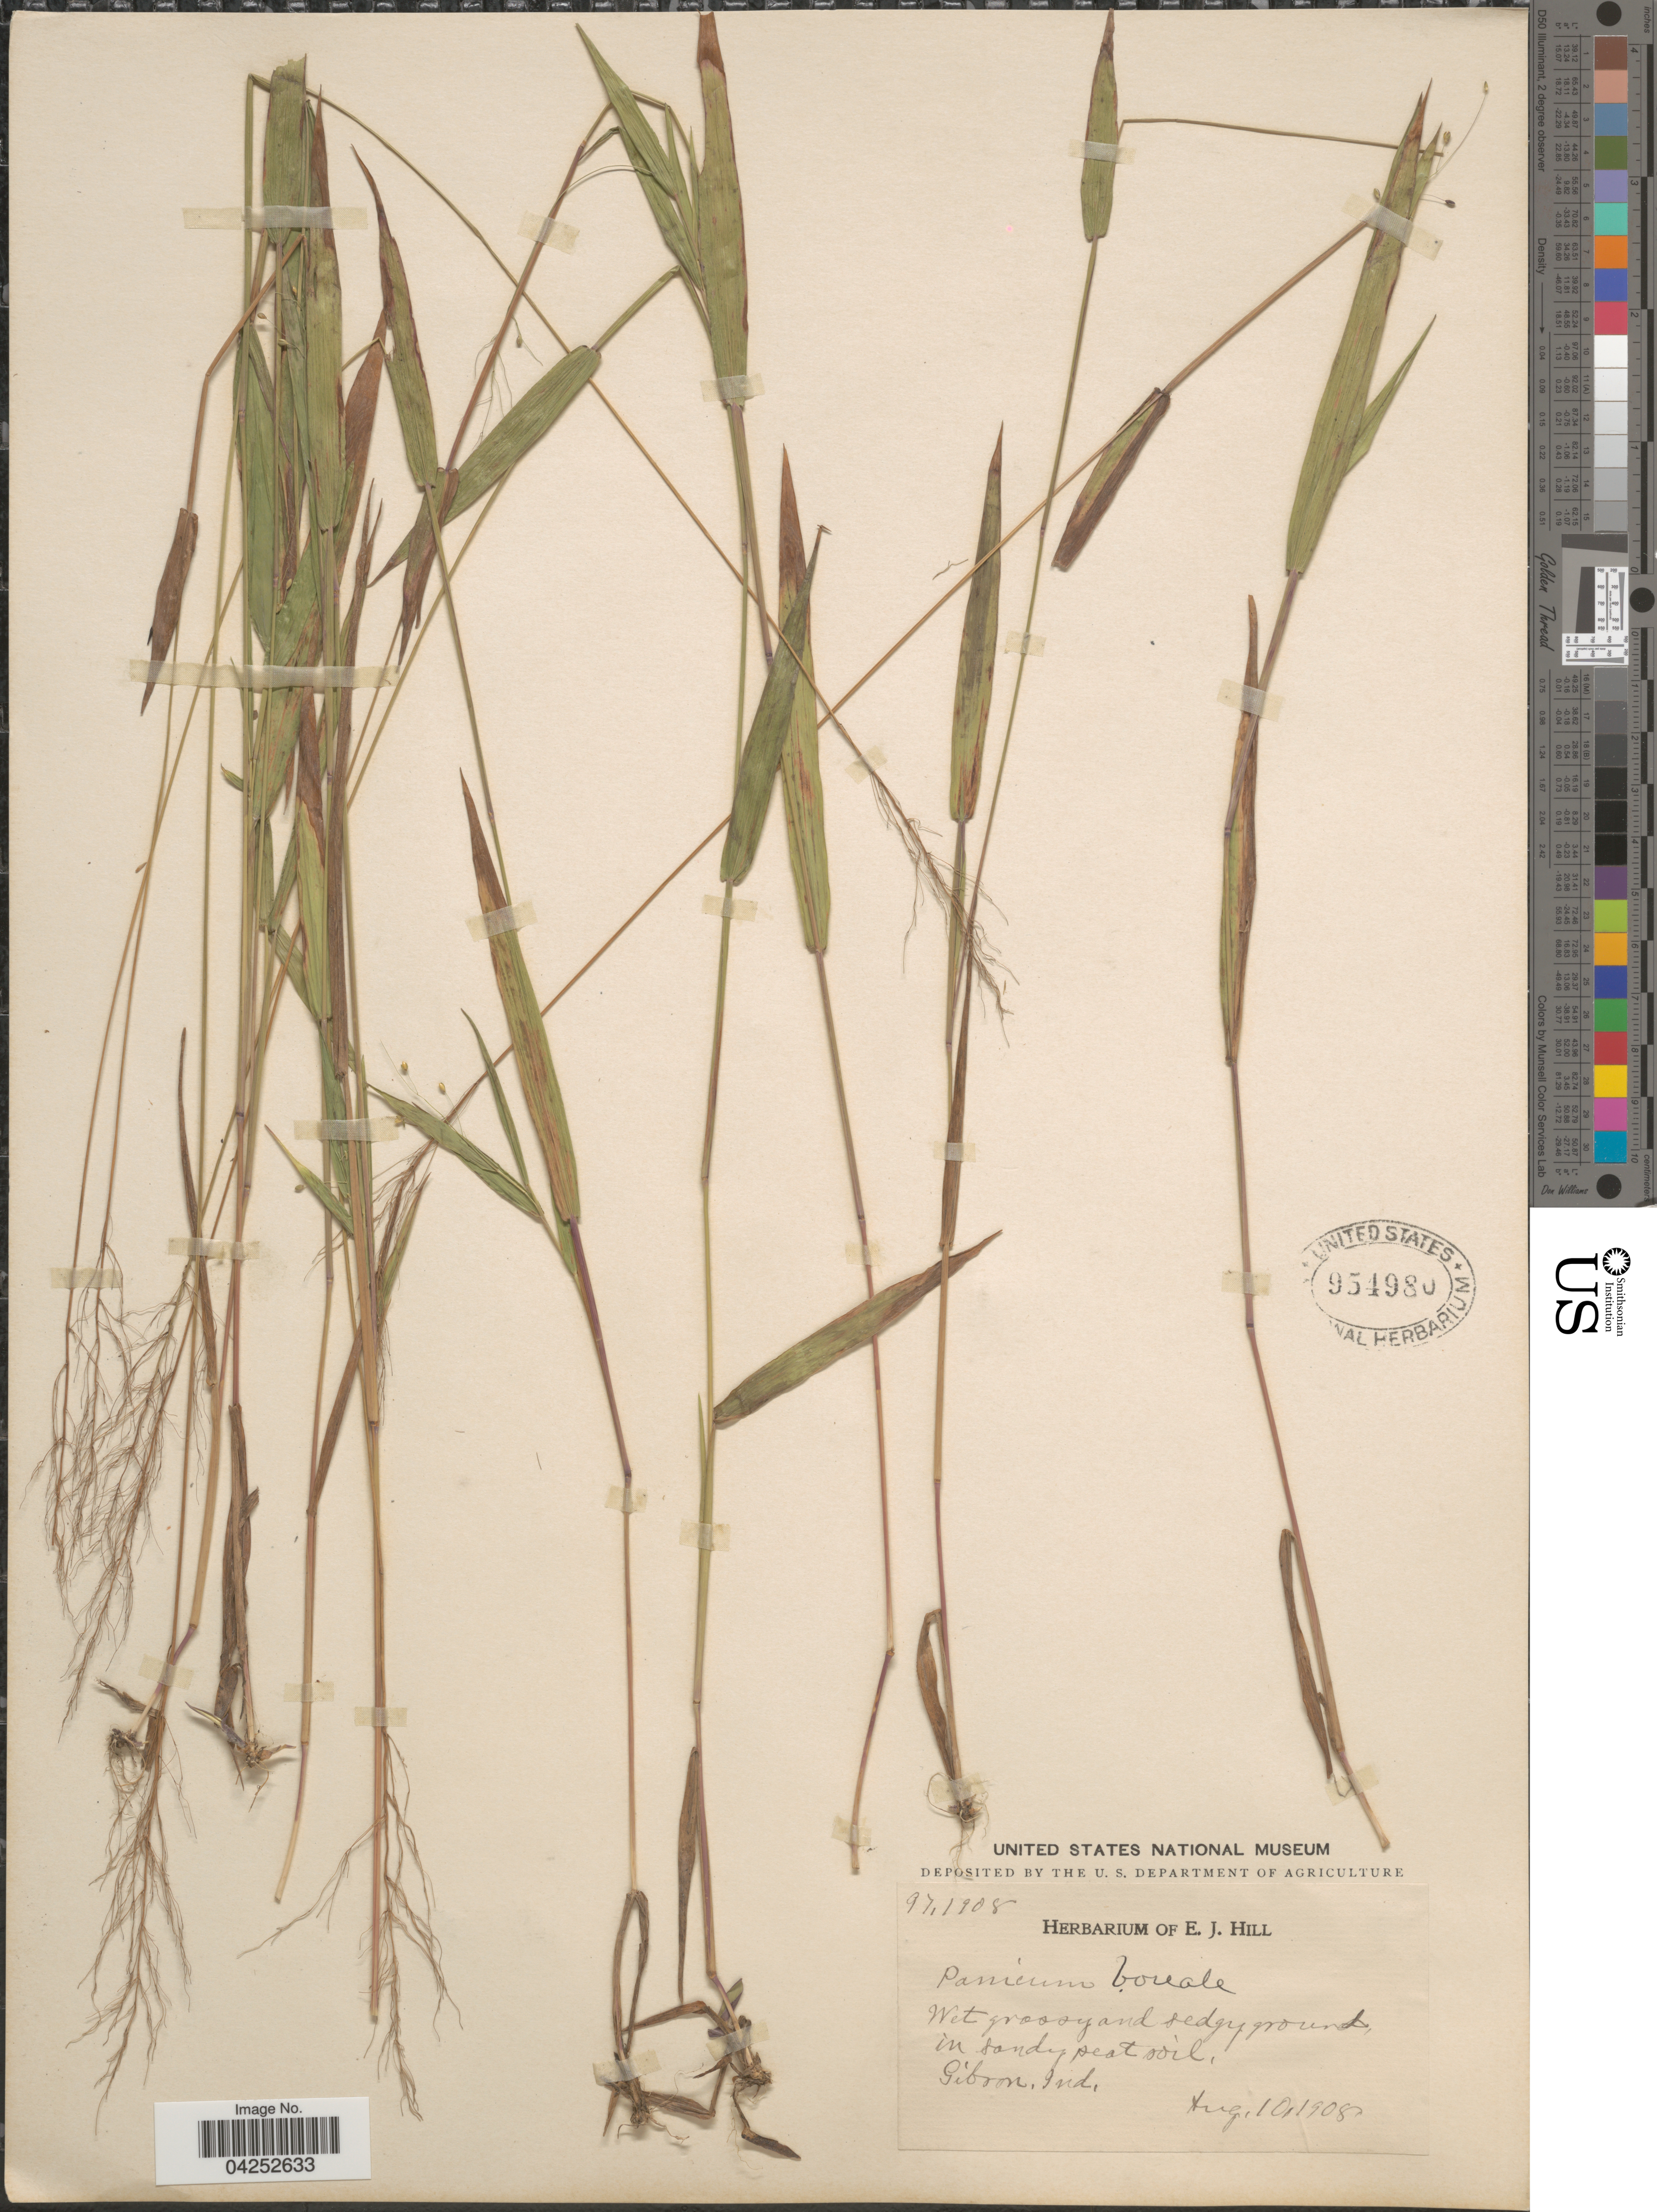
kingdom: Plantae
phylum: Tracheophyta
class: Liliopsida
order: Poales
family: Poaceae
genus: Dichanthelium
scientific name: Dichanthelium boreale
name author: (Nash) Freckmann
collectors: Ex herb. E. J. Hill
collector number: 97,1908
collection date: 1908-08-10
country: United States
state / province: Indiana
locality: Gibson.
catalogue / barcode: US 954980